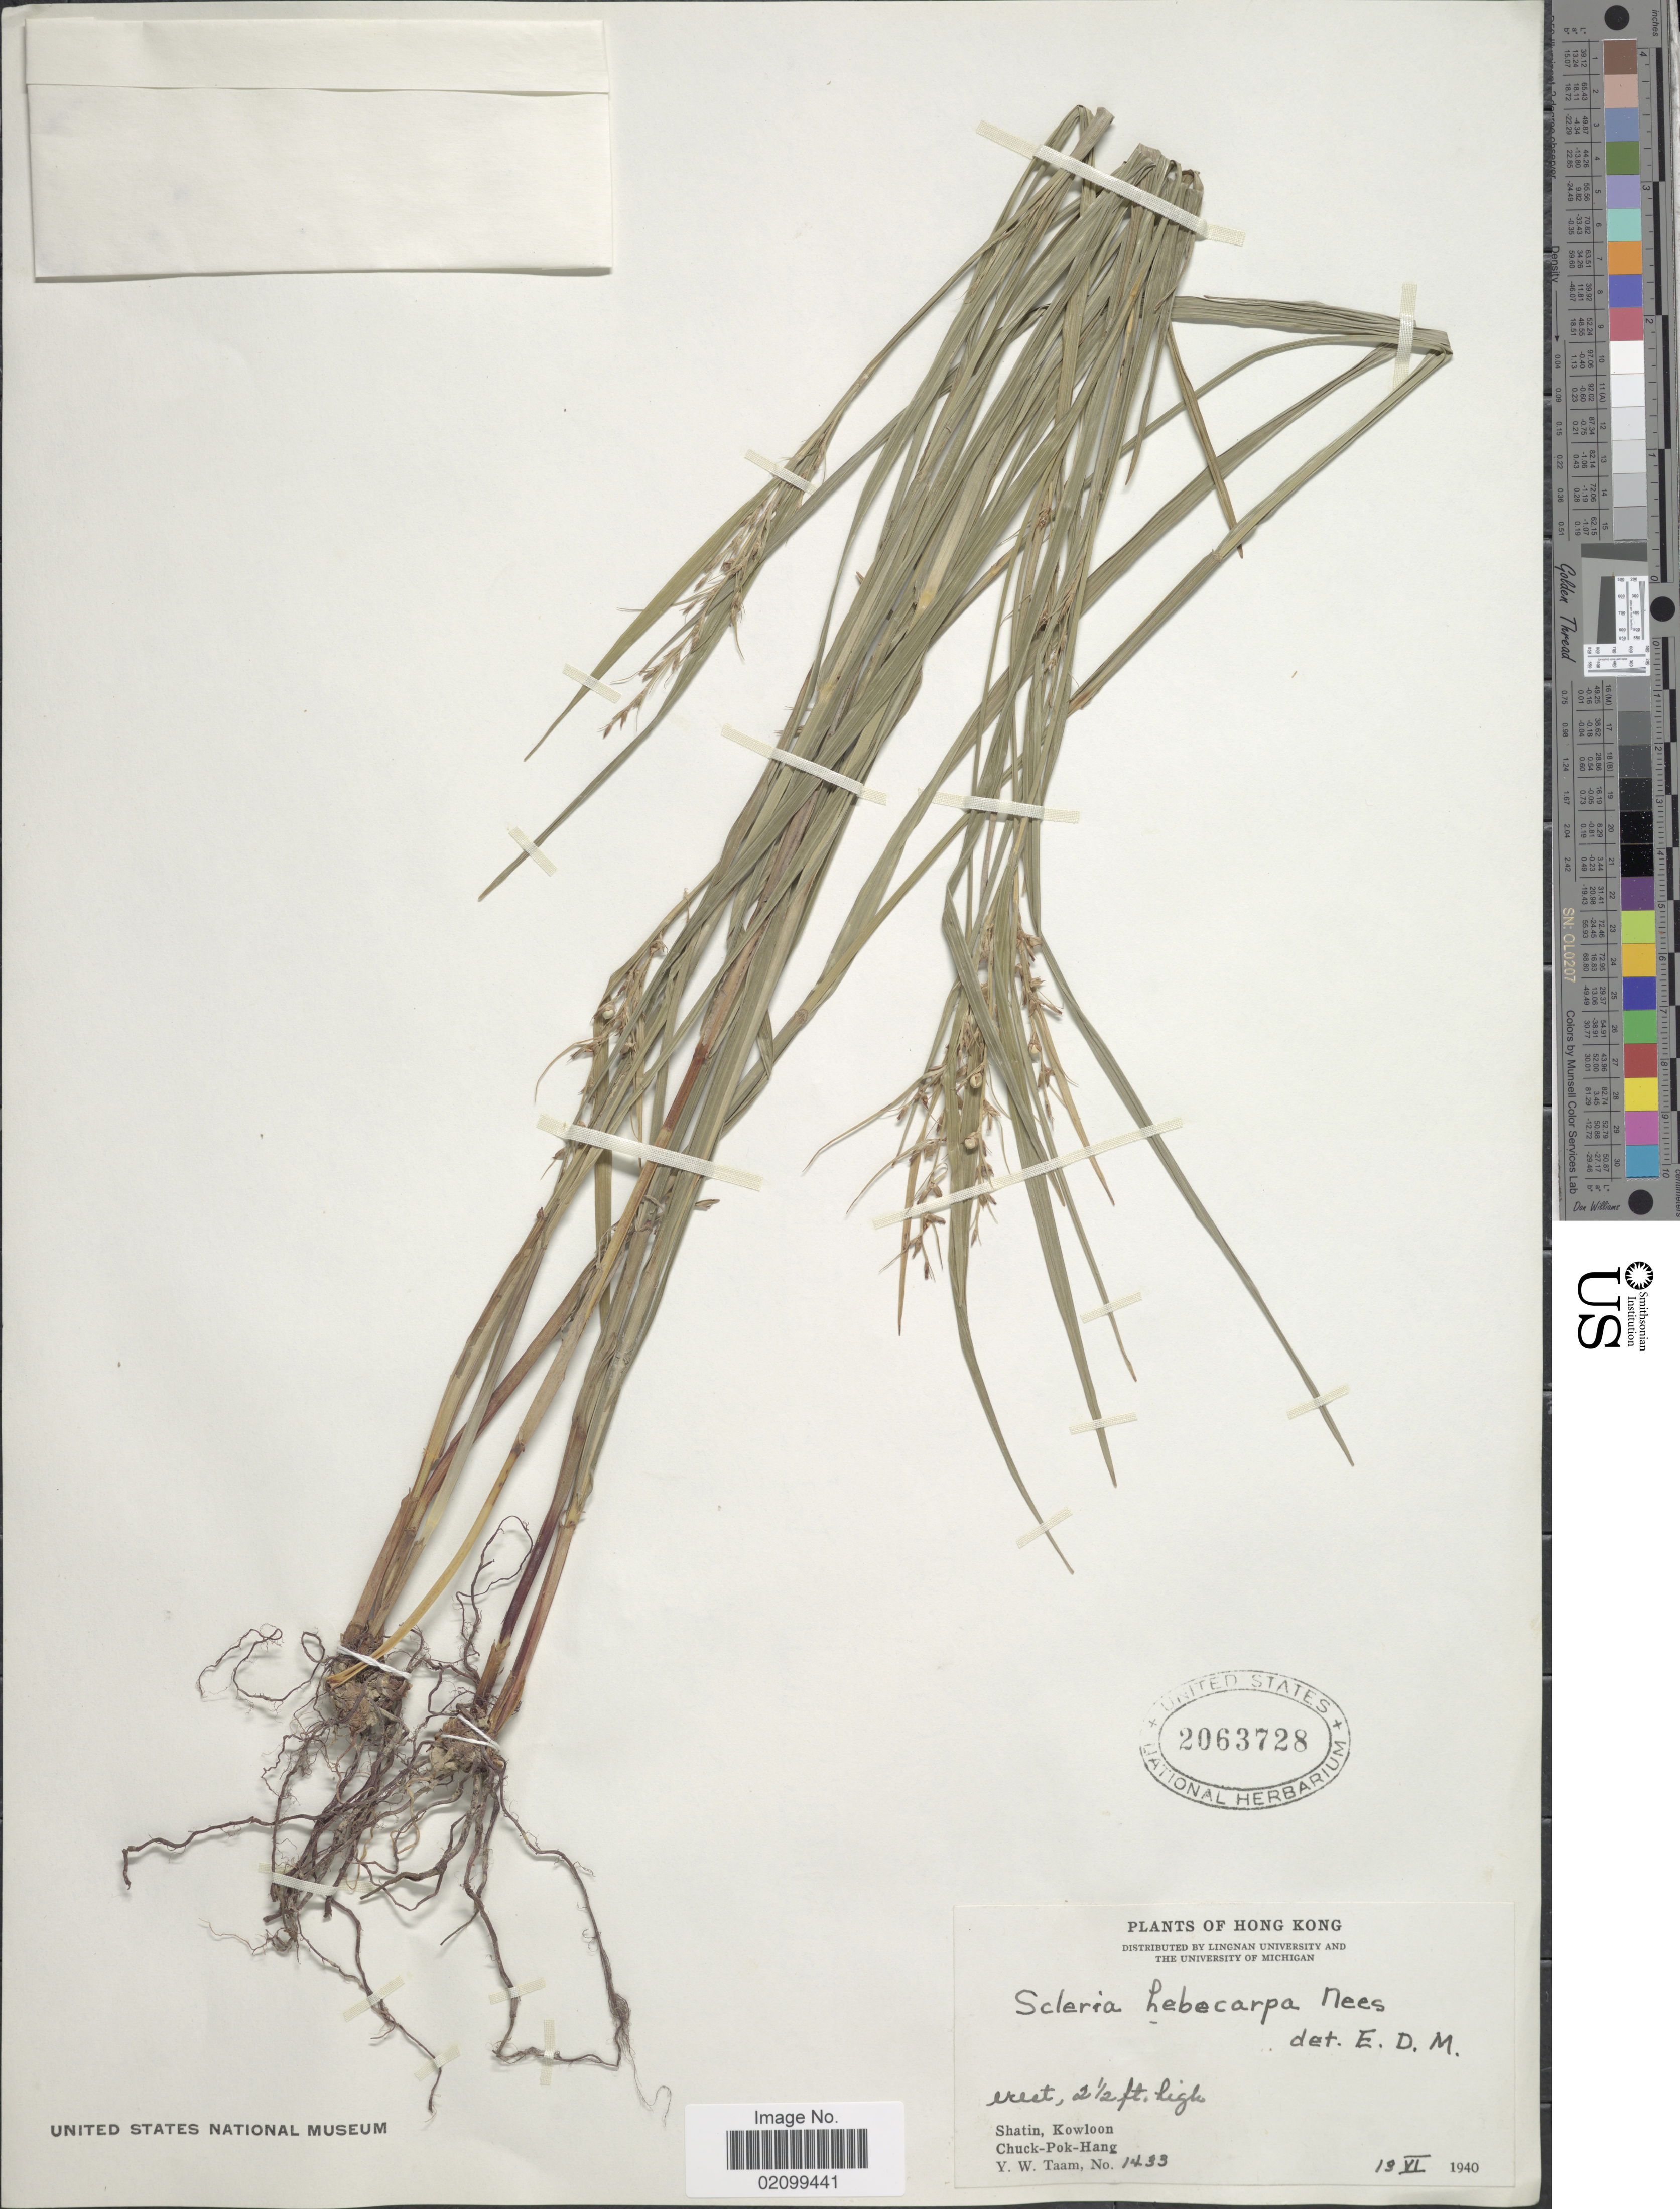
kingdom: Plantae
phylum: Tracheophyta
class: Liliopsida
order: Poales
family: Cyperaceae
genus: Scleria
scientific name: Scleria levis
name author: Retz.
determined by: Strong, Mark T., (BOT), Smithsonian Institution - National Museum of Natural History (UNITED STATES)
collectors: Y. W. Taam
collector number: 1433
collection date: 1940-06-13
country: China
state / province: Hong Kong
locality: Shatin, Kowloon. Chuck-Pok-Hang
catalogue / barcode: US 2063728